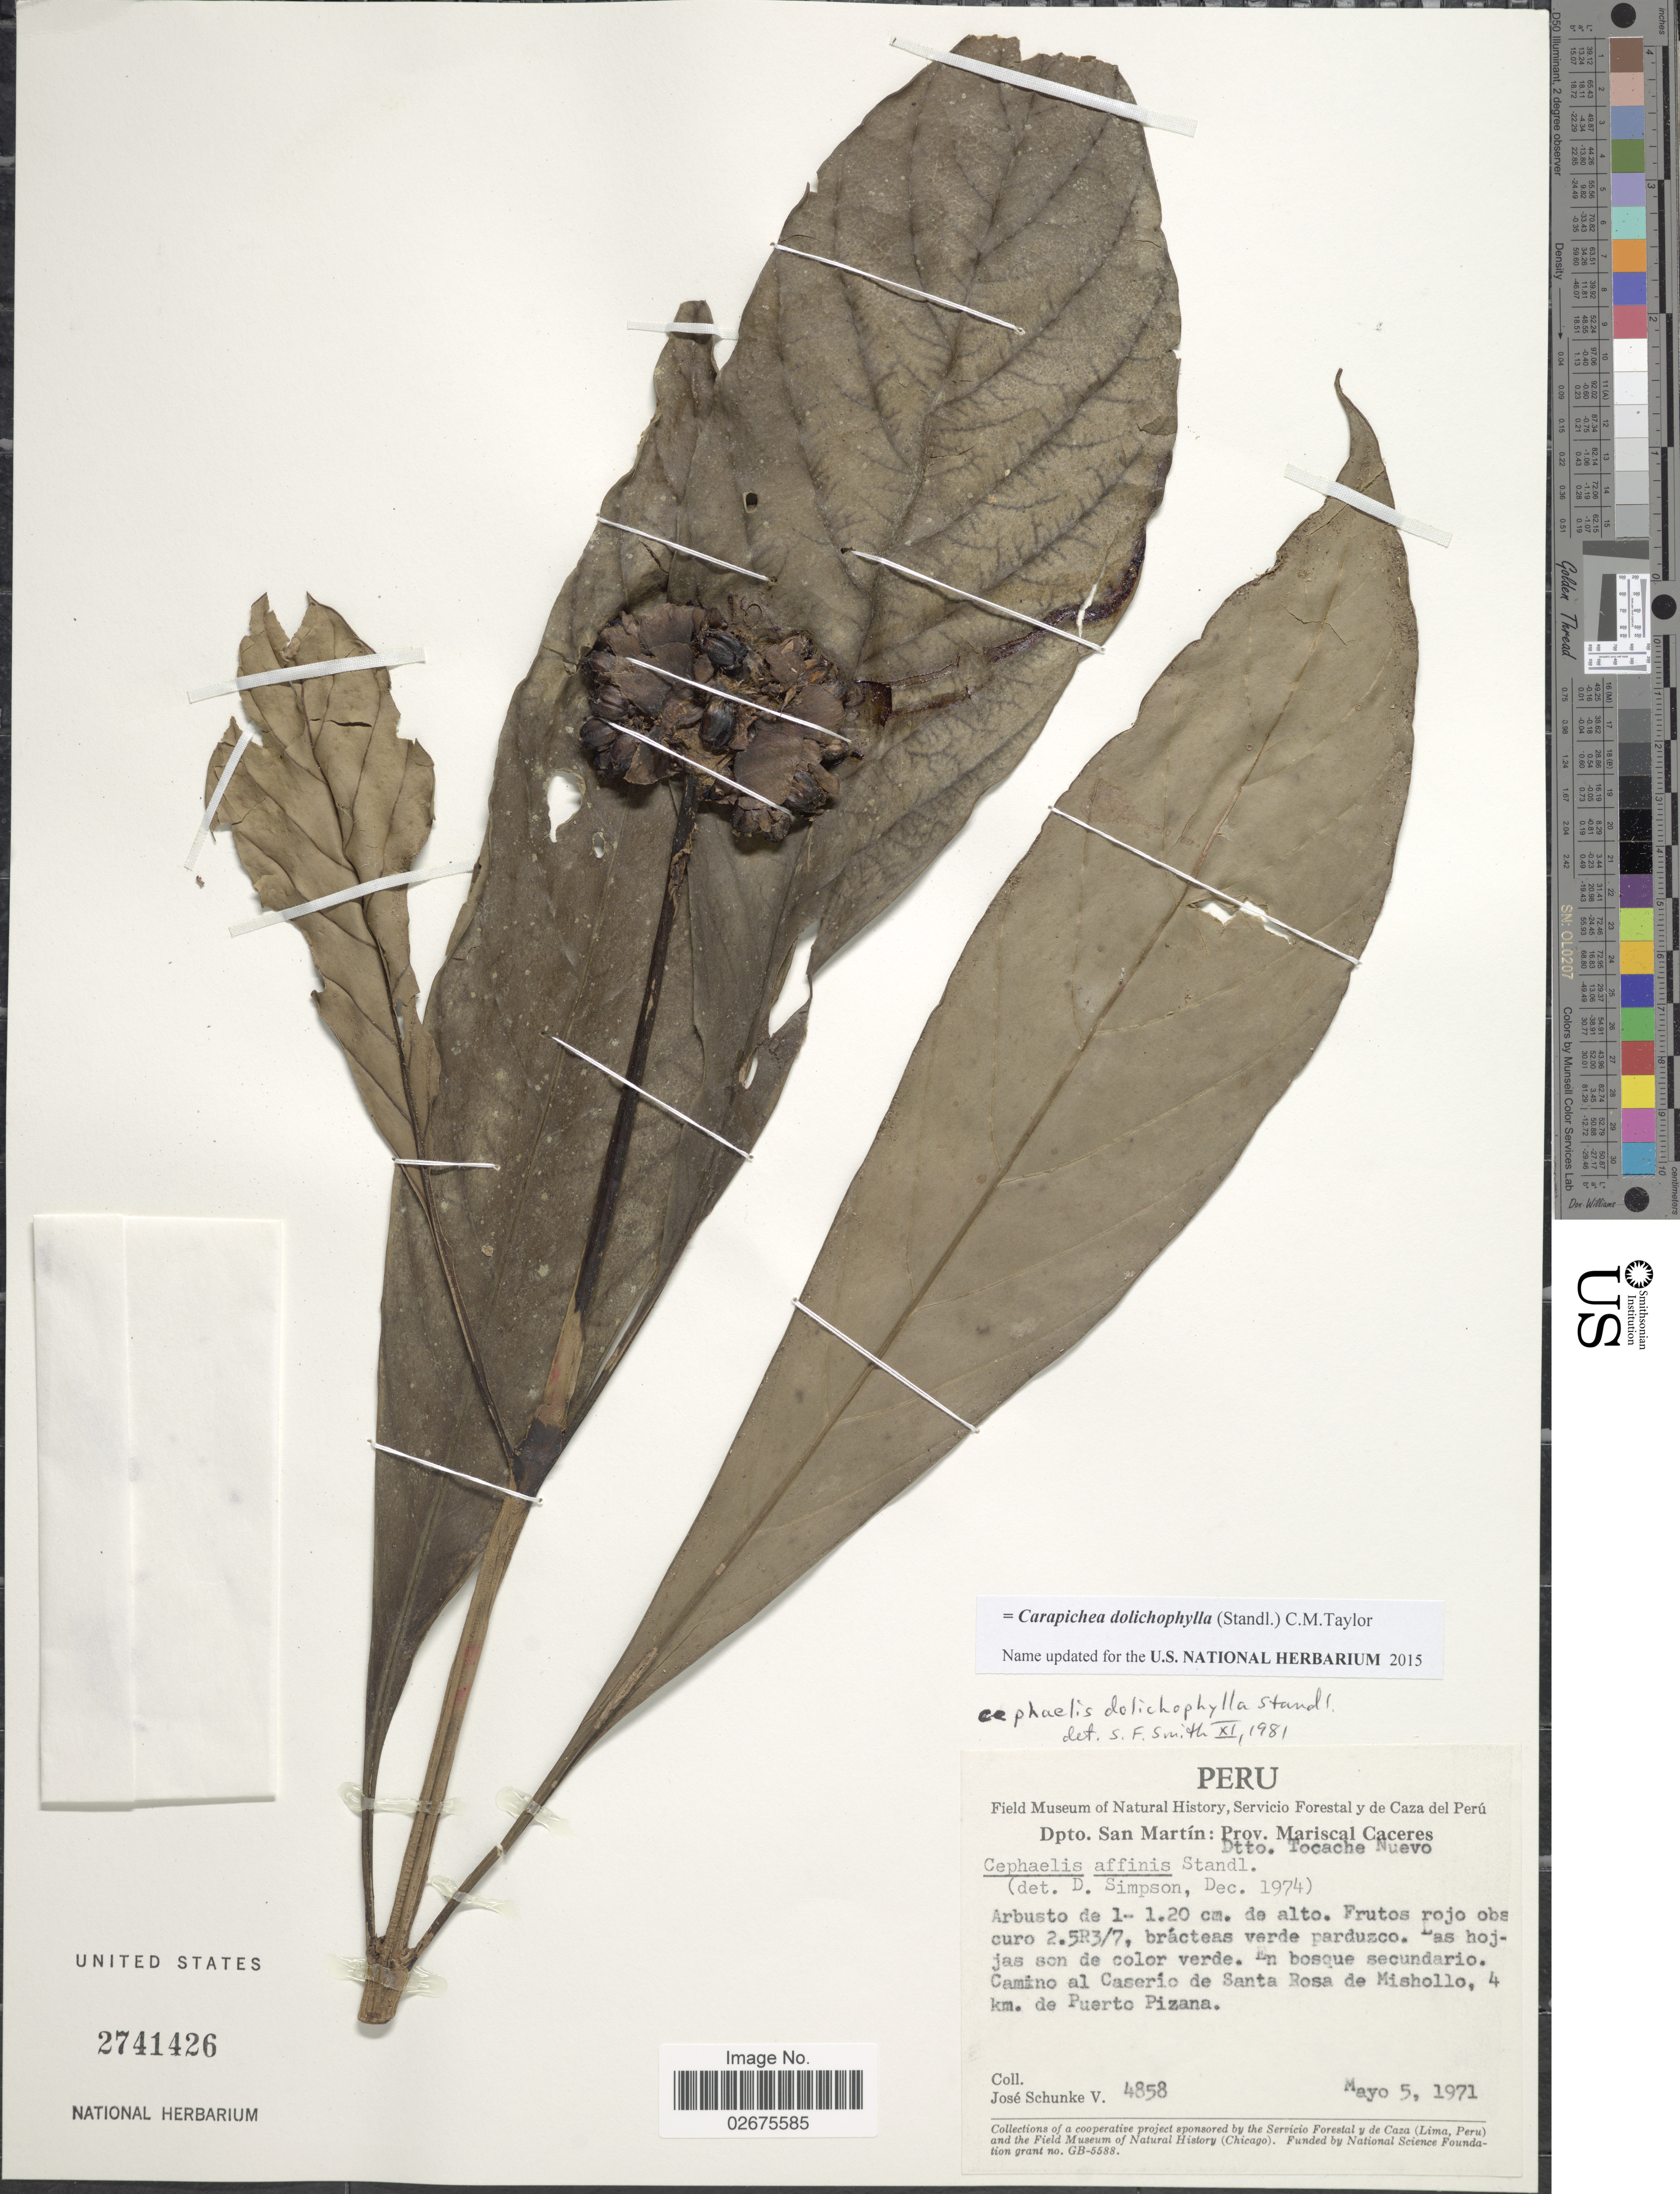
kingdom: Plantae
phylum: Tracheophyta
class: Magnoliopsida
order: Gentianales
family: Rubiaceae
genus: Carapichea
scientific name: Carapichea dolichophylla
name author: (Standl.) C.M. Taylor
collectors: J. Schunke Vigo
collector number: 4858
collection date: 1971-05-05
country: Peru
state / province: San Martín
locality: Prov. Mariscal Caceres. Dtto. Tocache Nuevo. Camino al Caserio de Santa Rosa de Mishollo, 4 km. de Puerto Pizana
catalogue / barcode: US 2741426